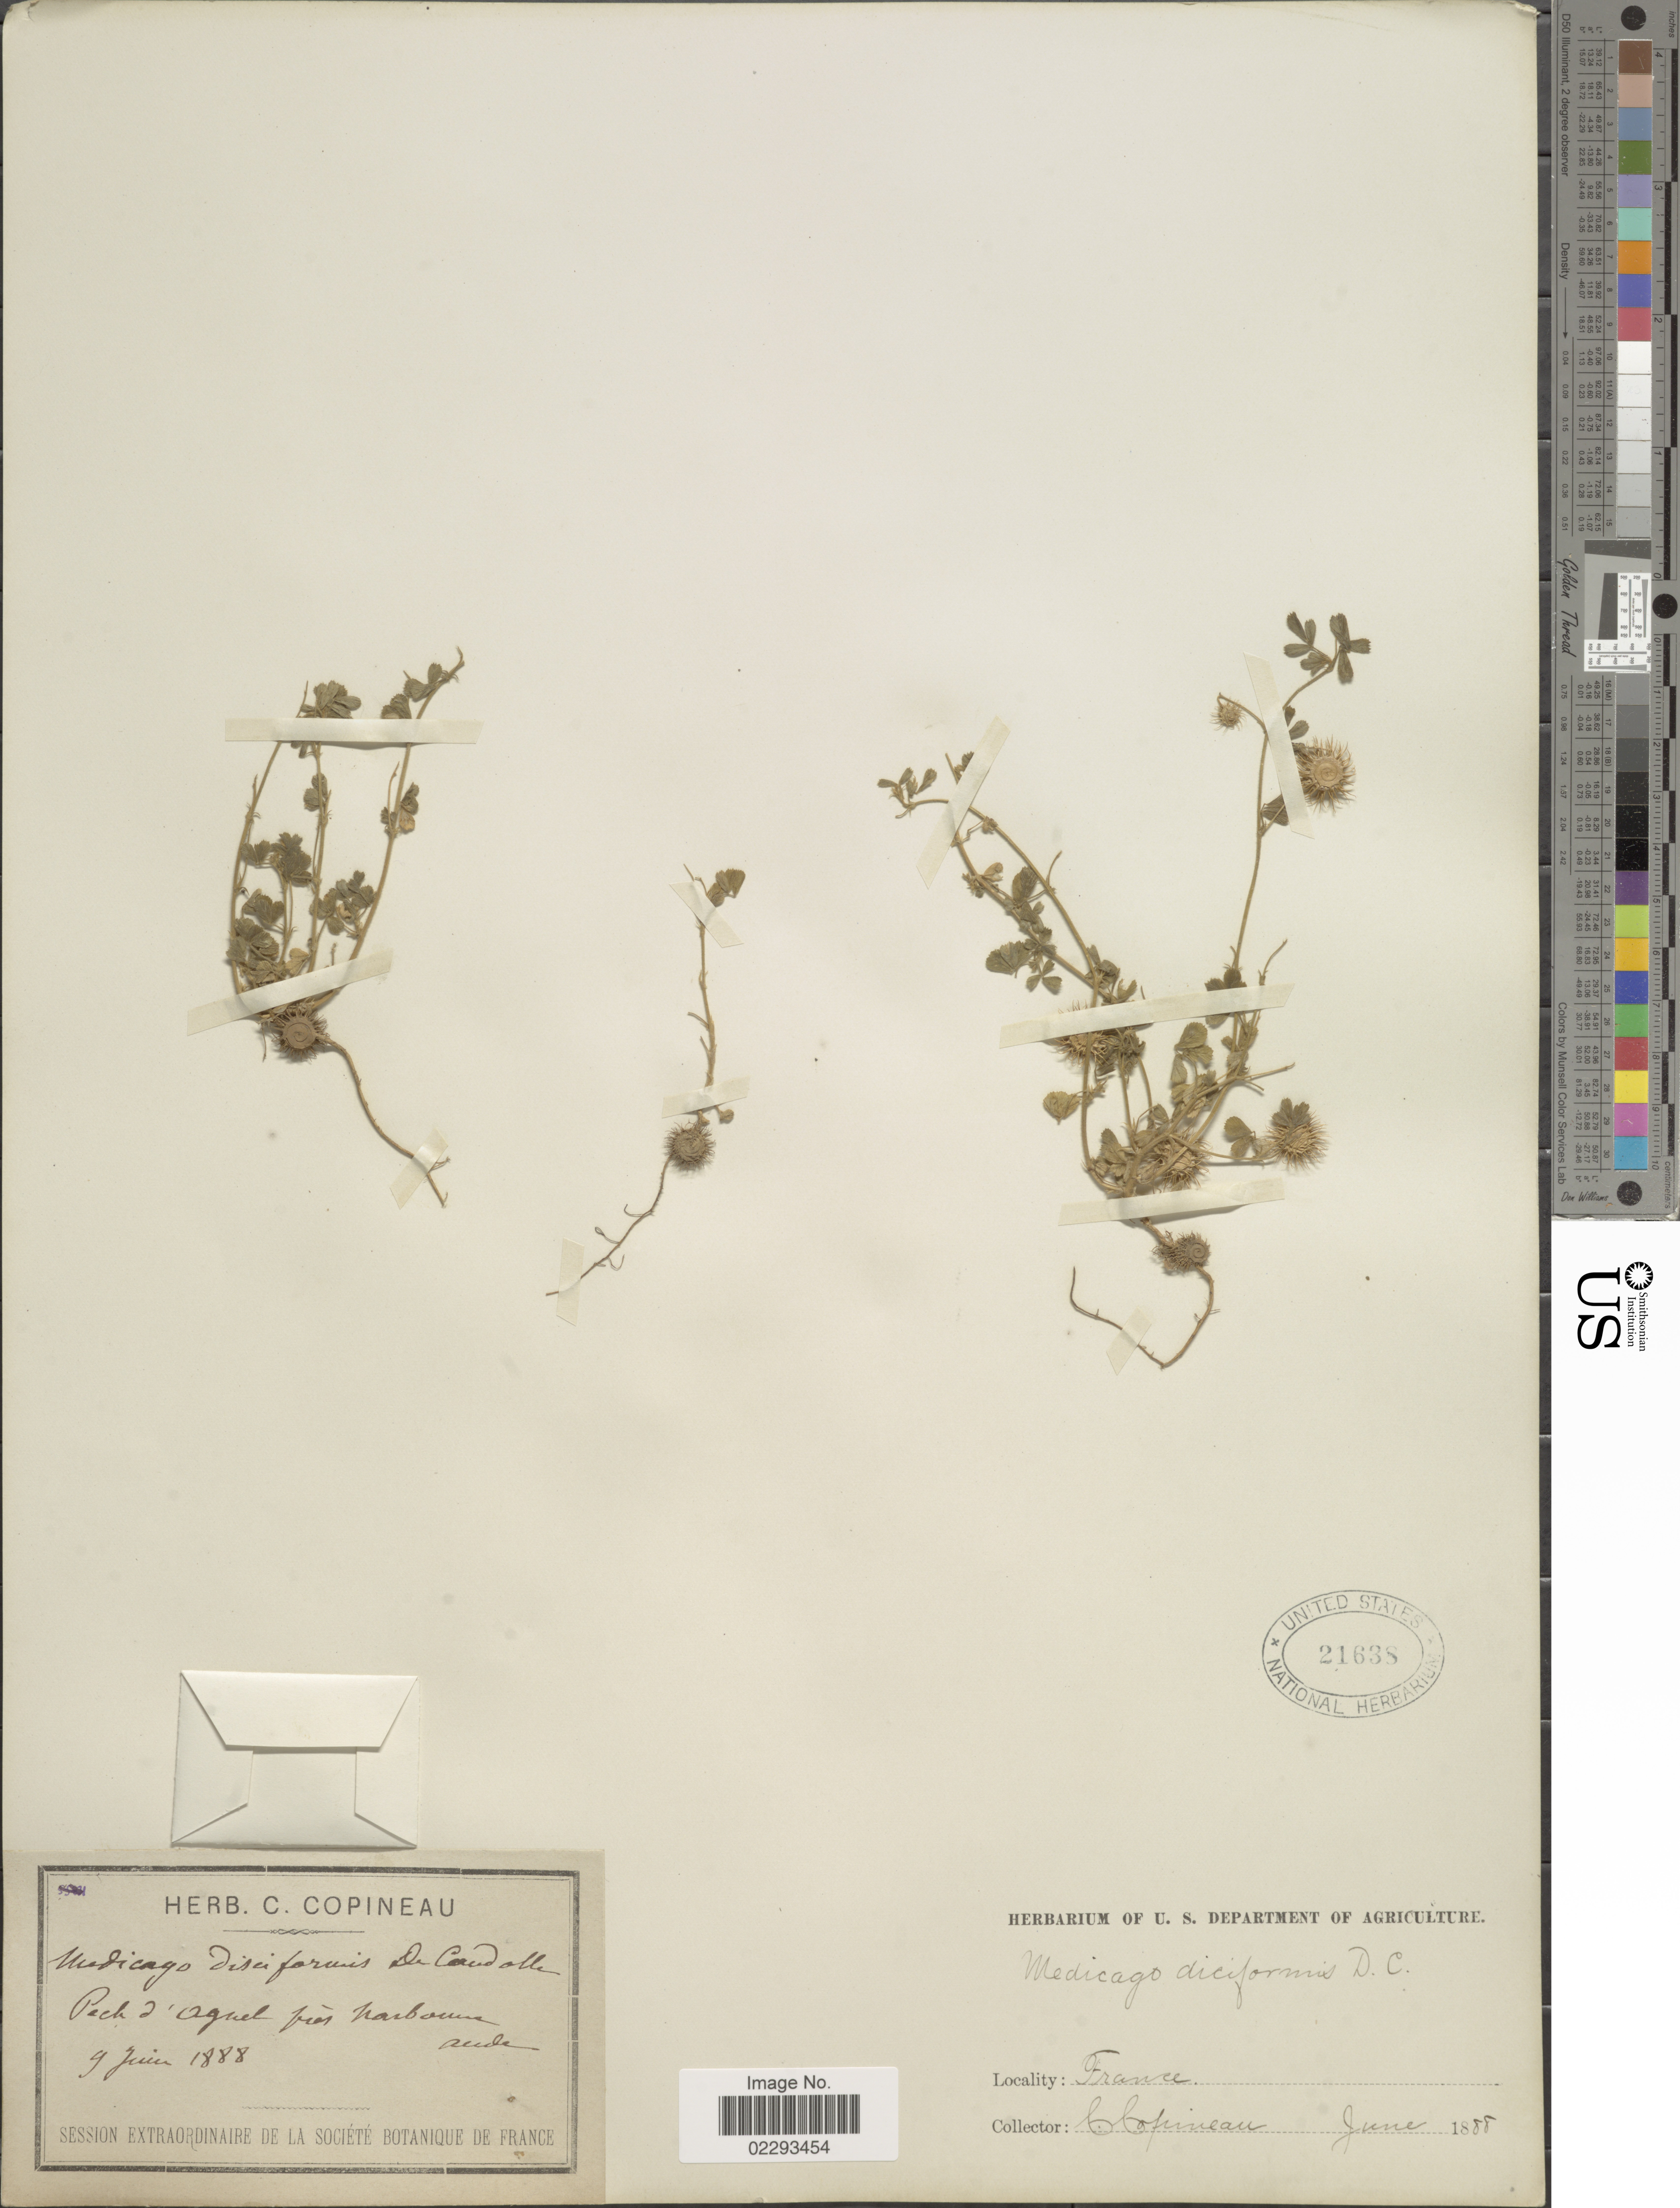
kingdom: Plantae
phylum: Tracheophyta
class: Magnoliopsida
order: Fabales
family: Fabaceae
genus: Medicago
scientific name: Medicago disciformis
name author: DC.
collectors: C. Copineau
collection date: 1888-06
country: France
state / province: Occitanie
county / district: Aude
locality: Pech d'Agnel près Narbonne, Aude.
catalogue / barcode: US 21638